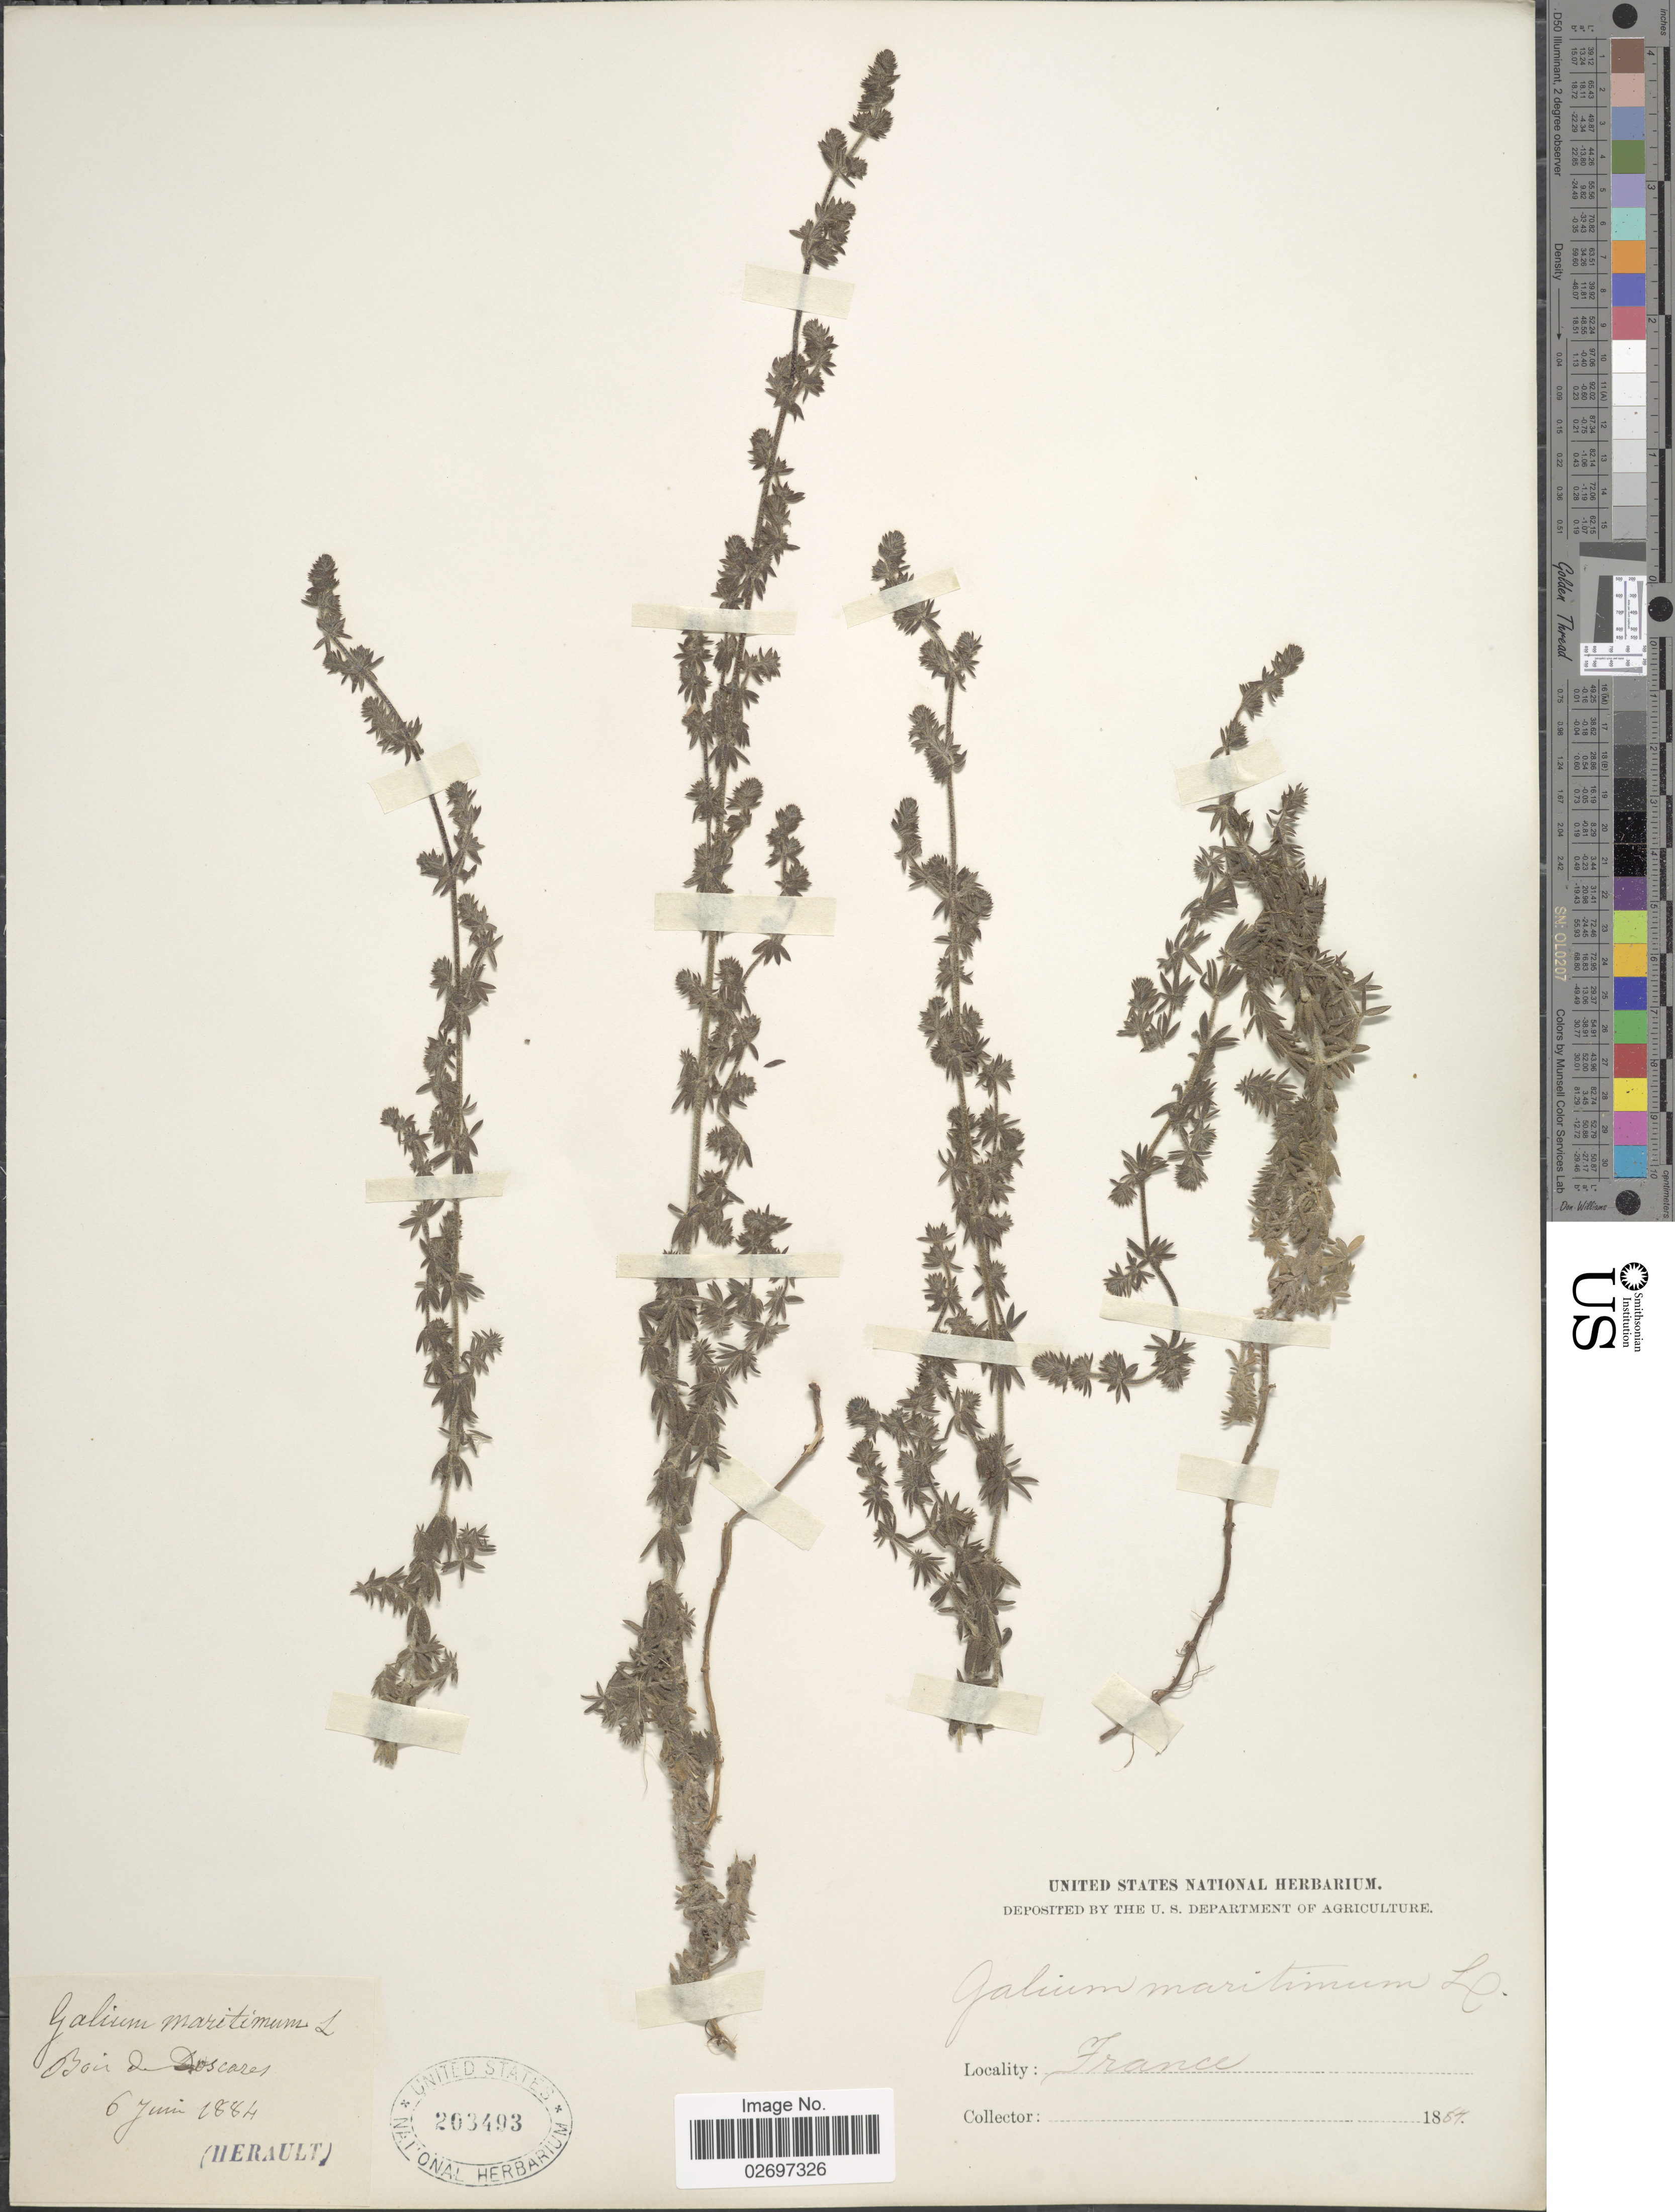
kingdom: Plantae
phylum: Tracheophyta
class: Magnoliopsida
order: Gentianales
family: Rubiaceae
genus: Galium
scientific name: Galium maritimum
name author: L.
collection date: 1884-06-06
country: France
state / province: Occitanie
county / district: Hérault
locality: Bois de Doscares (Herault)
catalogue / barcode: US 203493